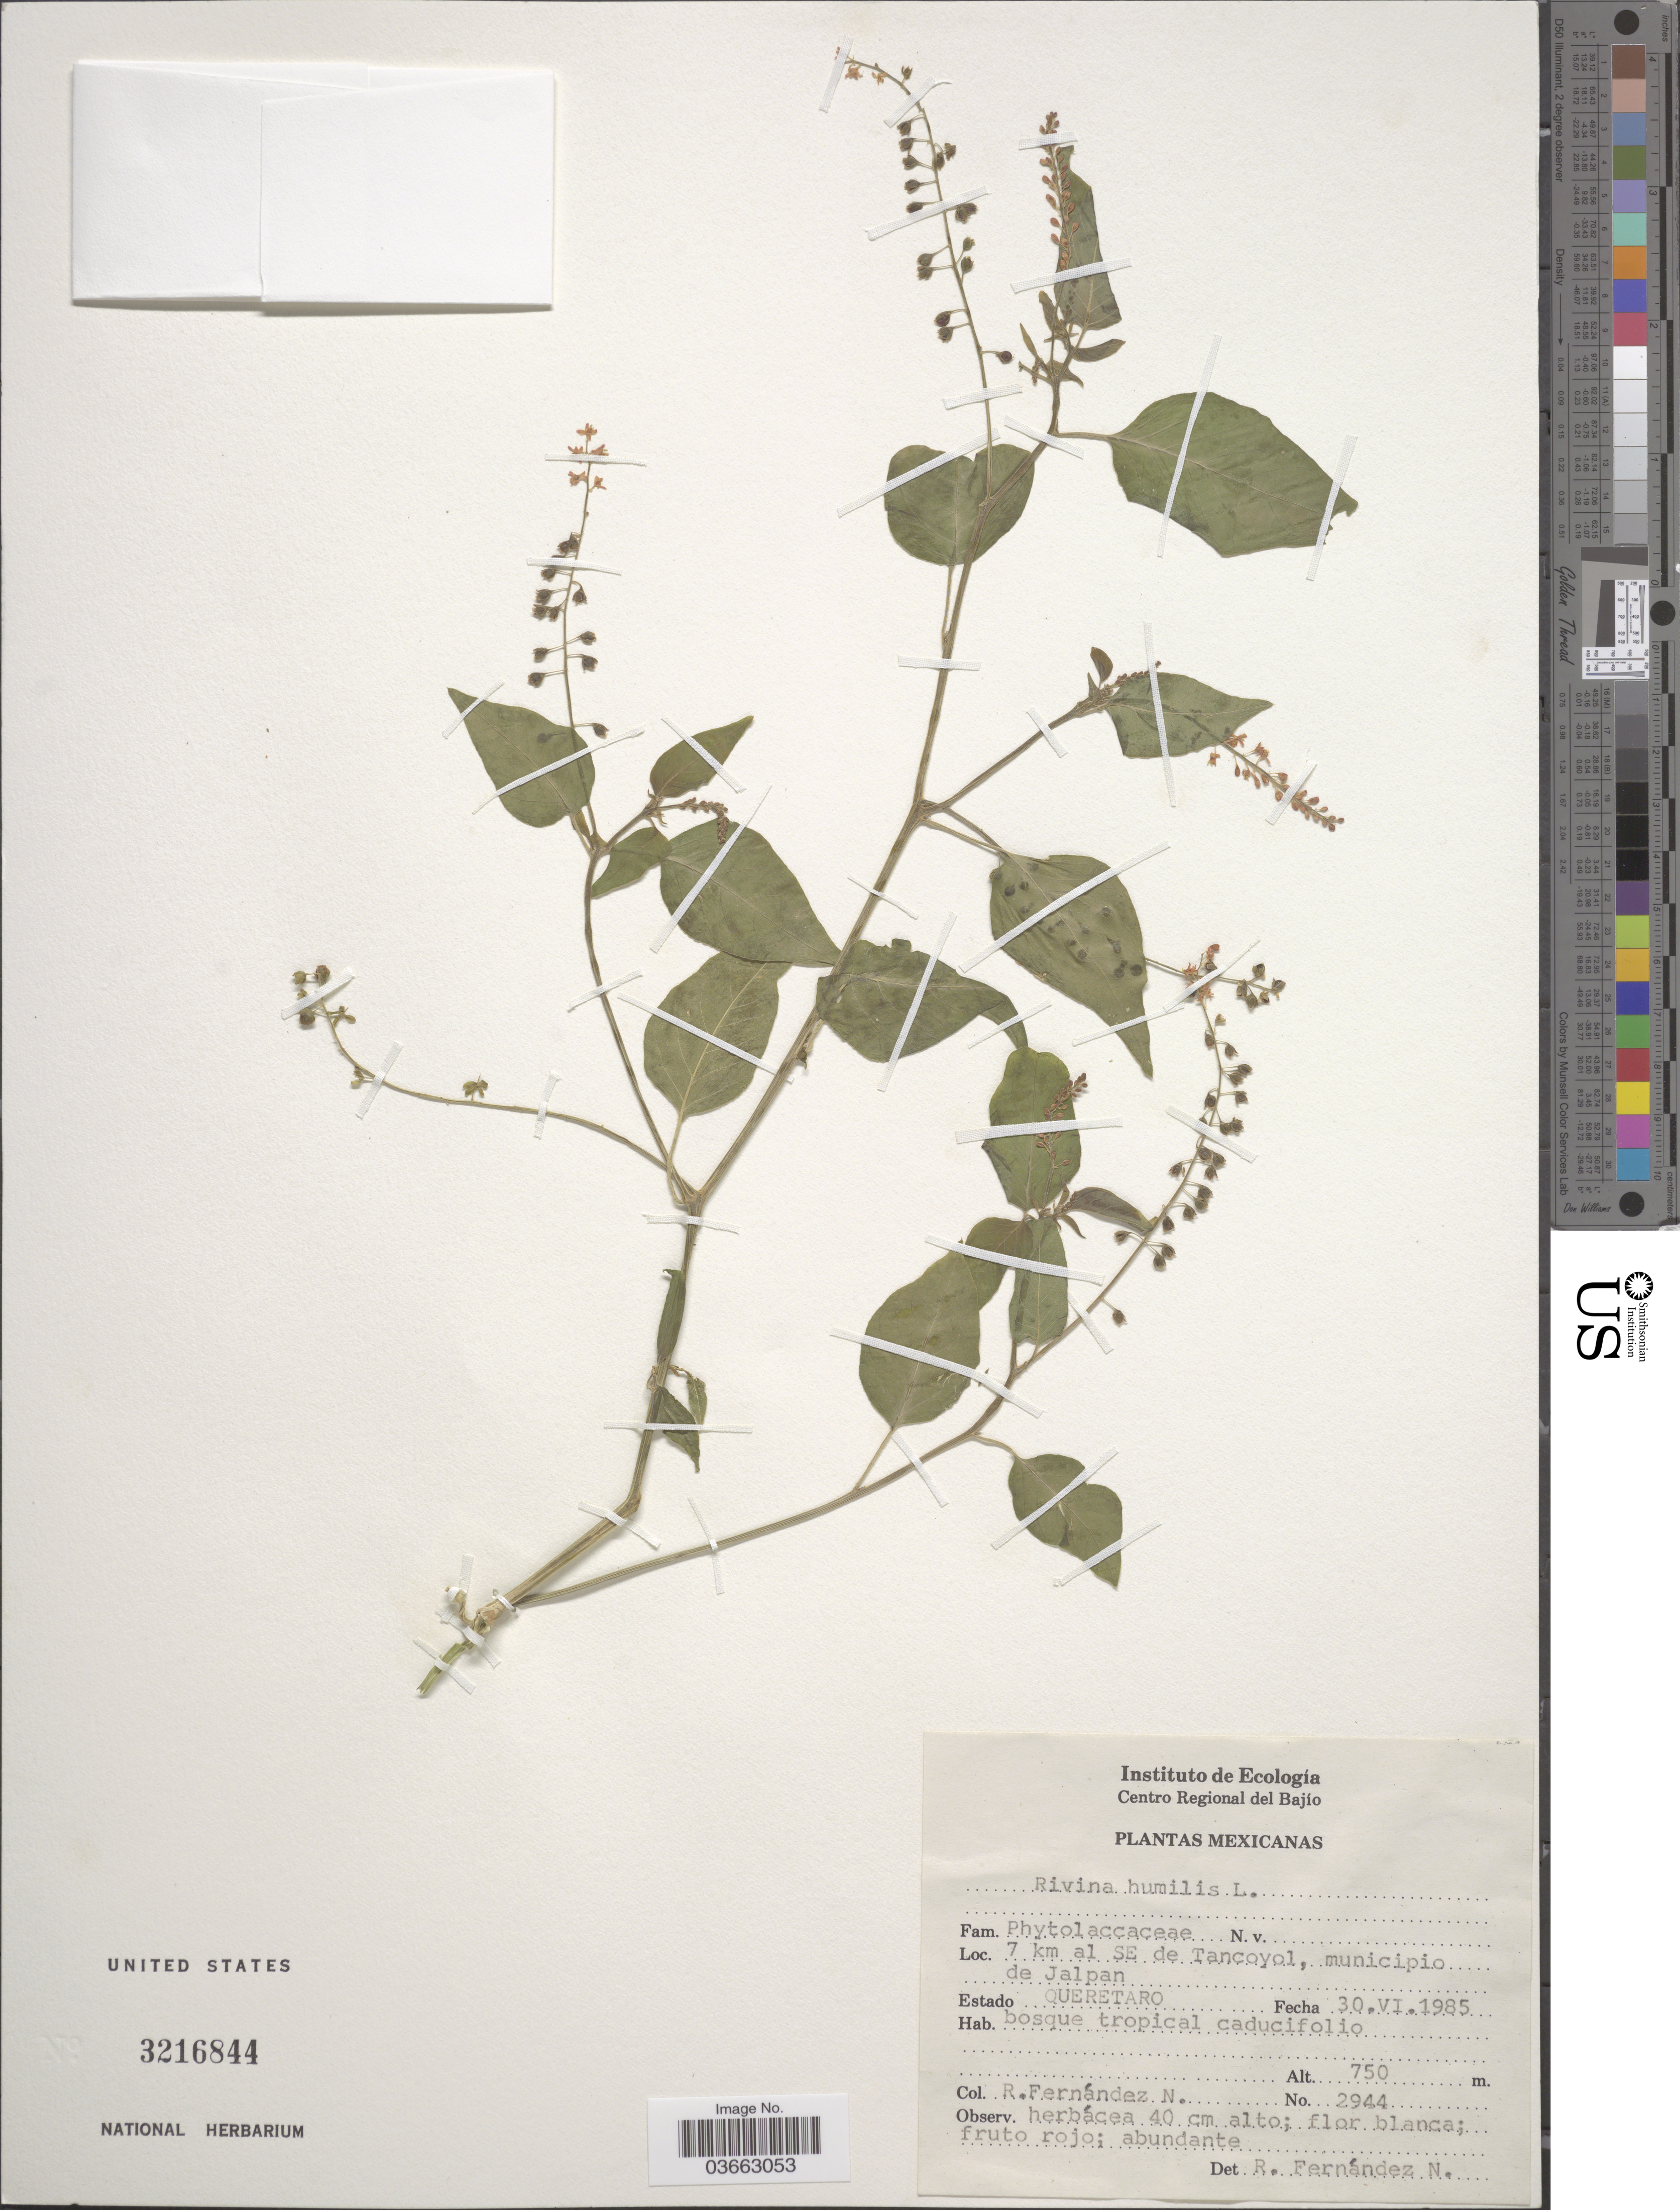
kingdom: Plantae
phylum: Tracheophyta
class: Magnoliopsida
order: Caryophyllales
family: Phytolaccaceae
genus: Rivina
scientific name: Rivina humilis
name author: L.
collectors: R. Fernández Nava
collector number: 2944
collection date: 1985-06-30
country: Mexico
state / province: Querétaro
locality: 7 km al SE de Tancoyol, municipio de Jalpan.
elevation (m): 750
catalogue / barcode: US 3216844